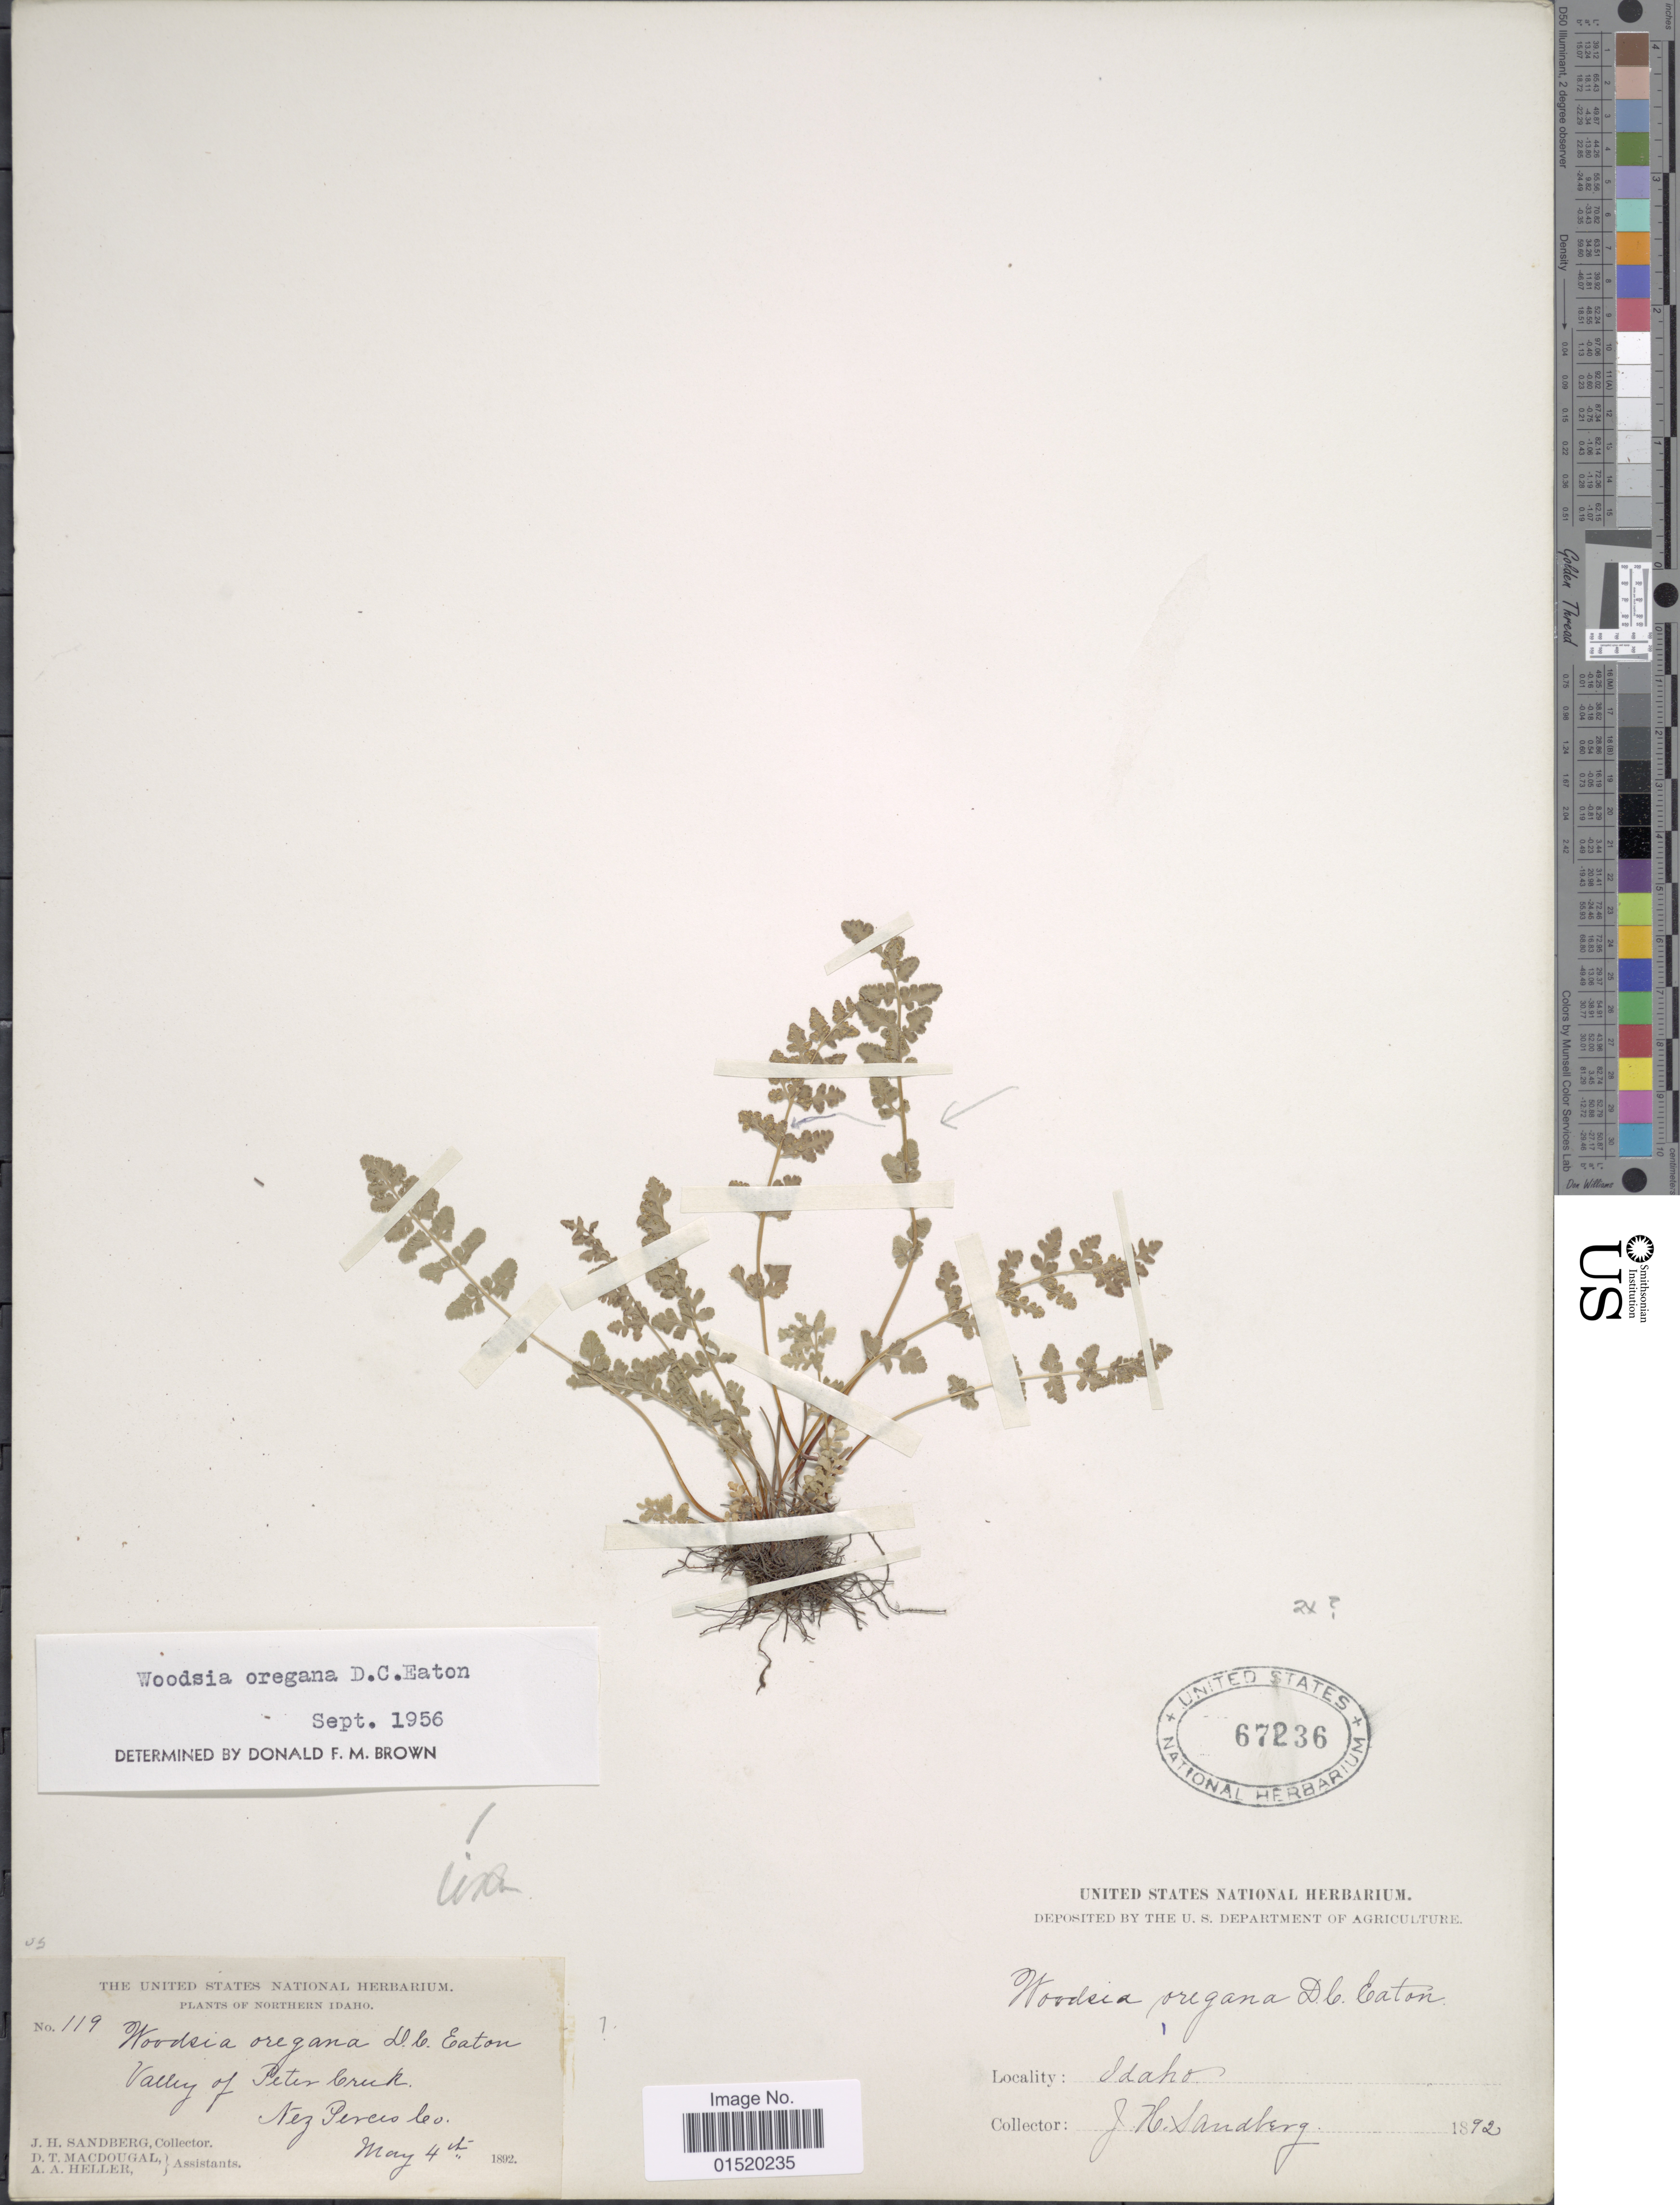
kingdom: Plantae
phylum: Tracheophyta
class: Polypodiopsida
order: Polypodiales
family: Woodsiaceae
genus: Woodsia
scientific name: Woodsia oregana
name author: D.C. Eaton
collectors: J. H. Sandberg, D. T. MacDougal & A. A. Heller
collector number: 119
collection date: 1892-05-04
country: United States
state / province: Idaho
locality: Northern Idaho, Valley of Peter Creek, Nez Pereis Co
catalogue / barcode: US 67236